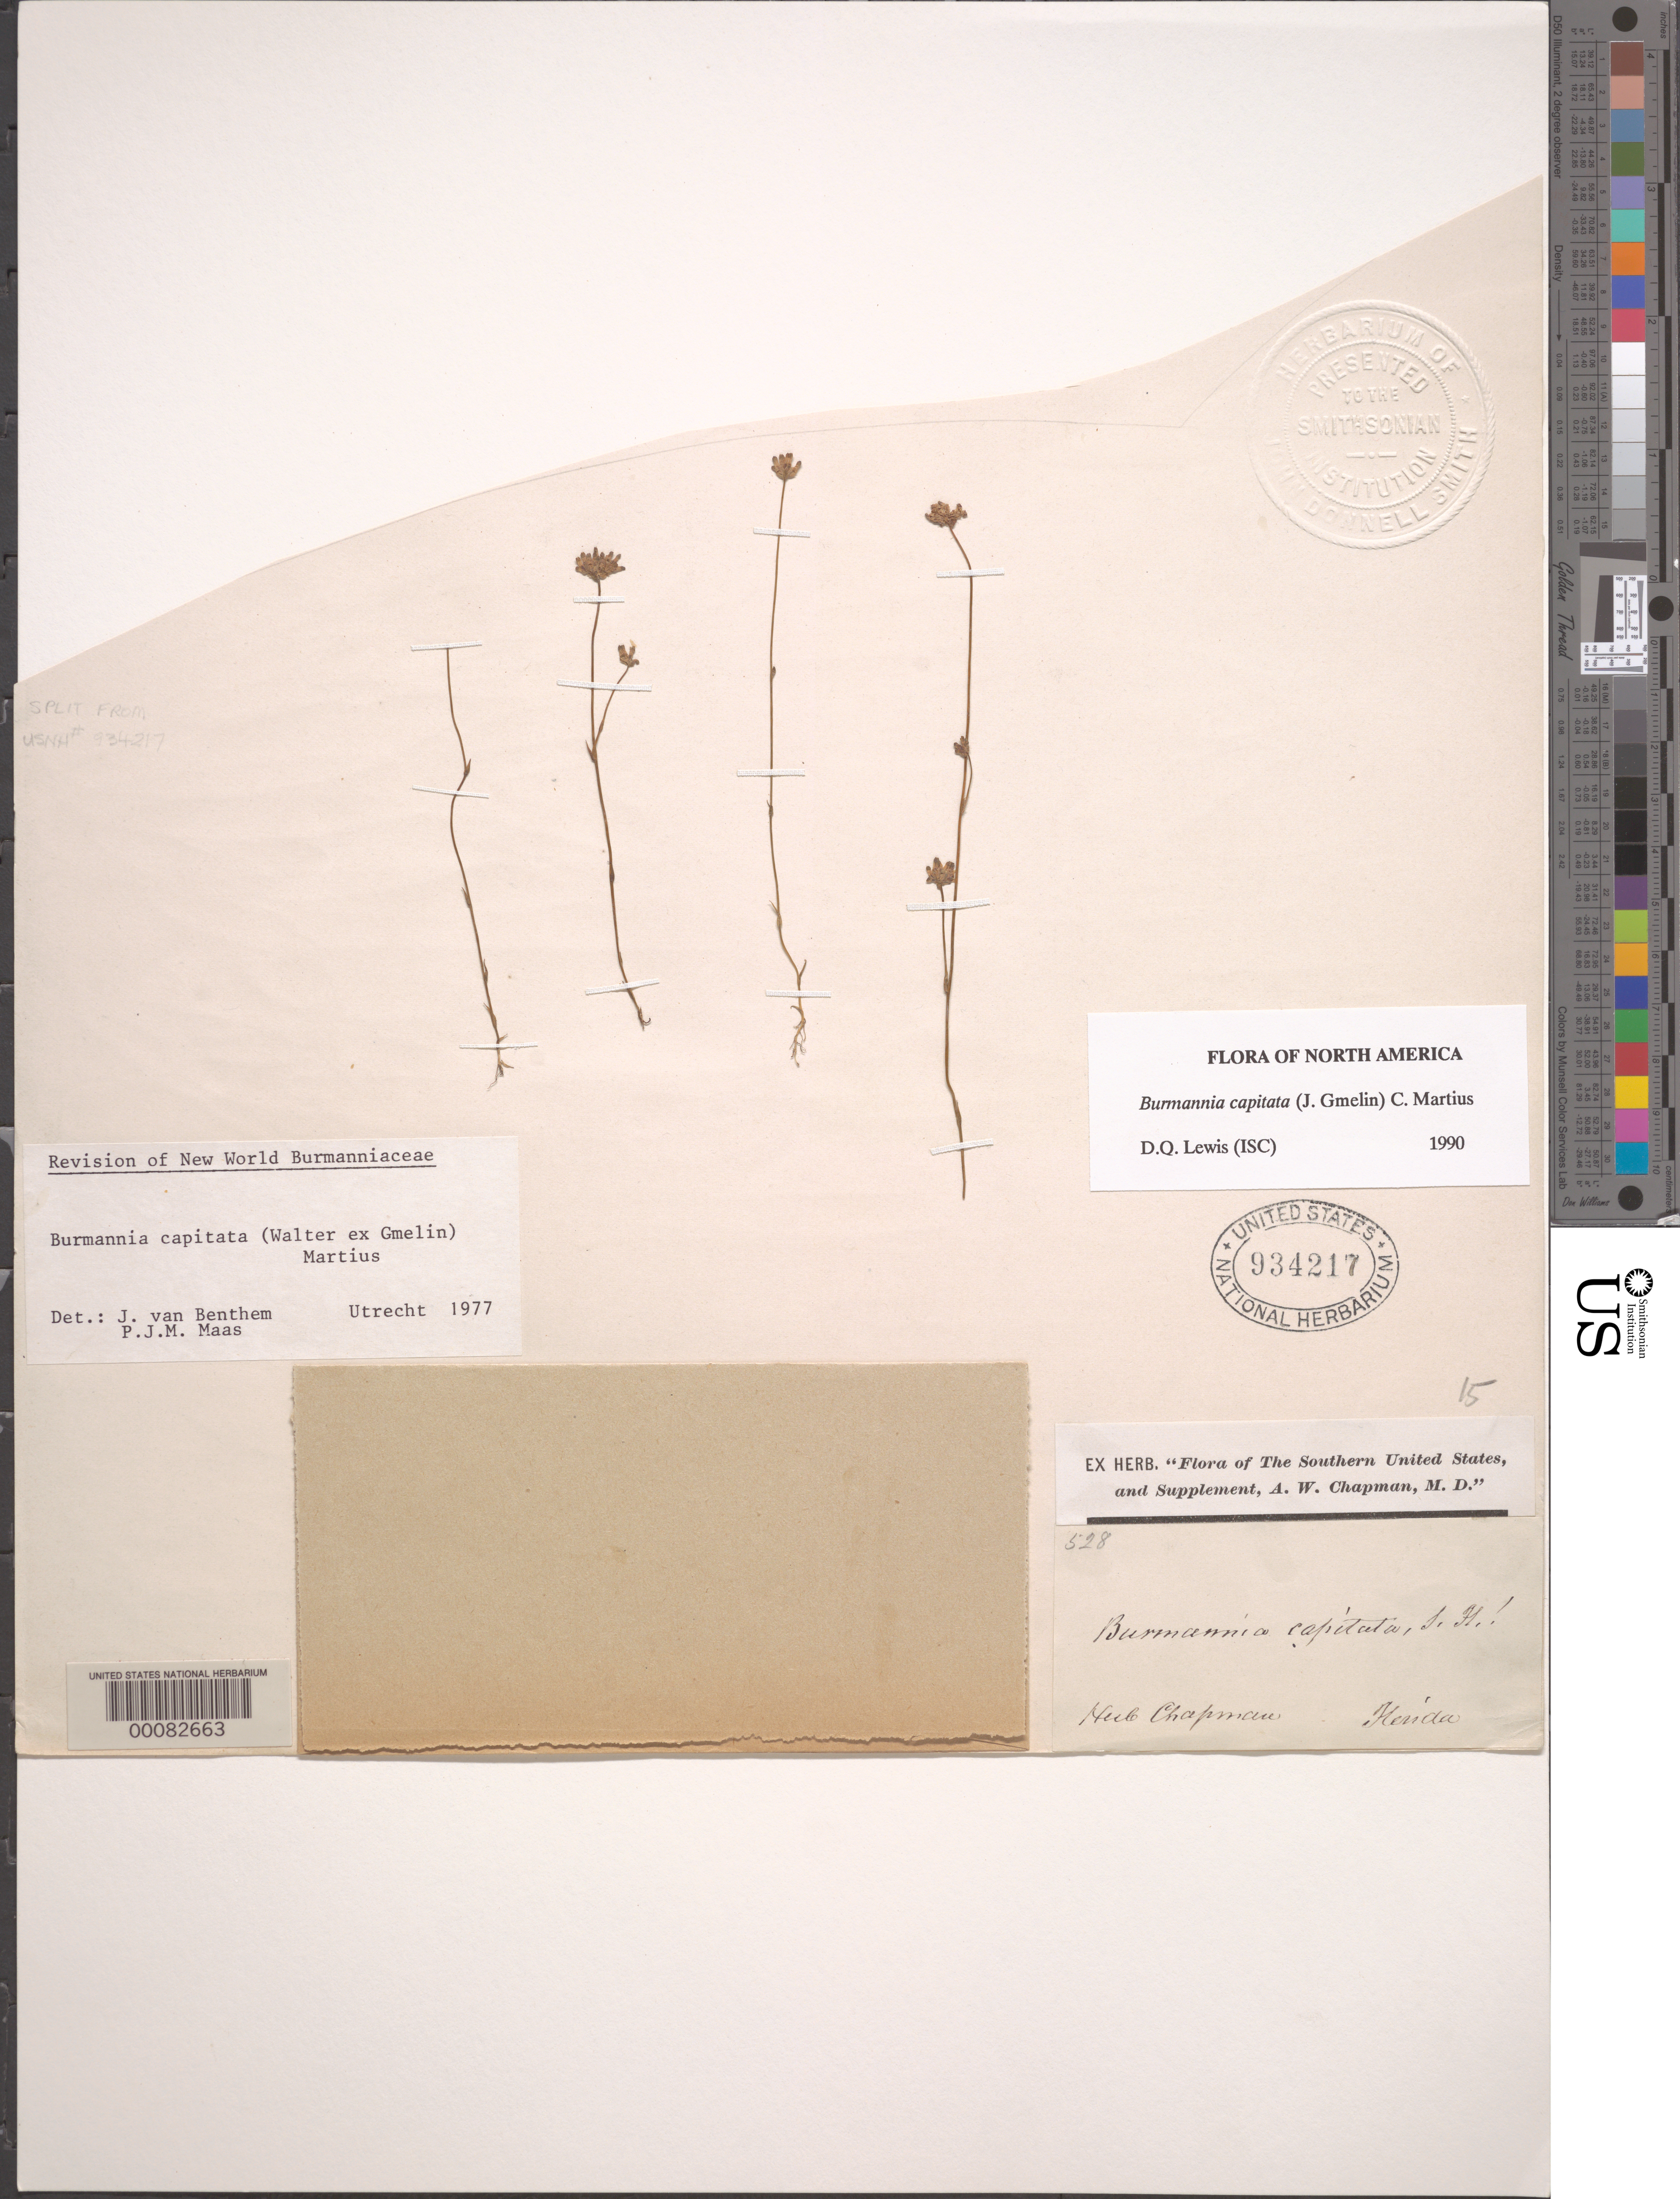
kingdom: Plantae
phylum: Tracheophyta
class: Liliopsida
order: Dioscoreales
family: Burmanniaceae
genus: Burmannia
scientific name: Burmannia capitata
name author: (Walter ex J.F. Gmel.) Mart.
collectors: A. W. Chapman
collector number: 528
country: United States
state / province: Florida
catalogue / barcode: US 934217